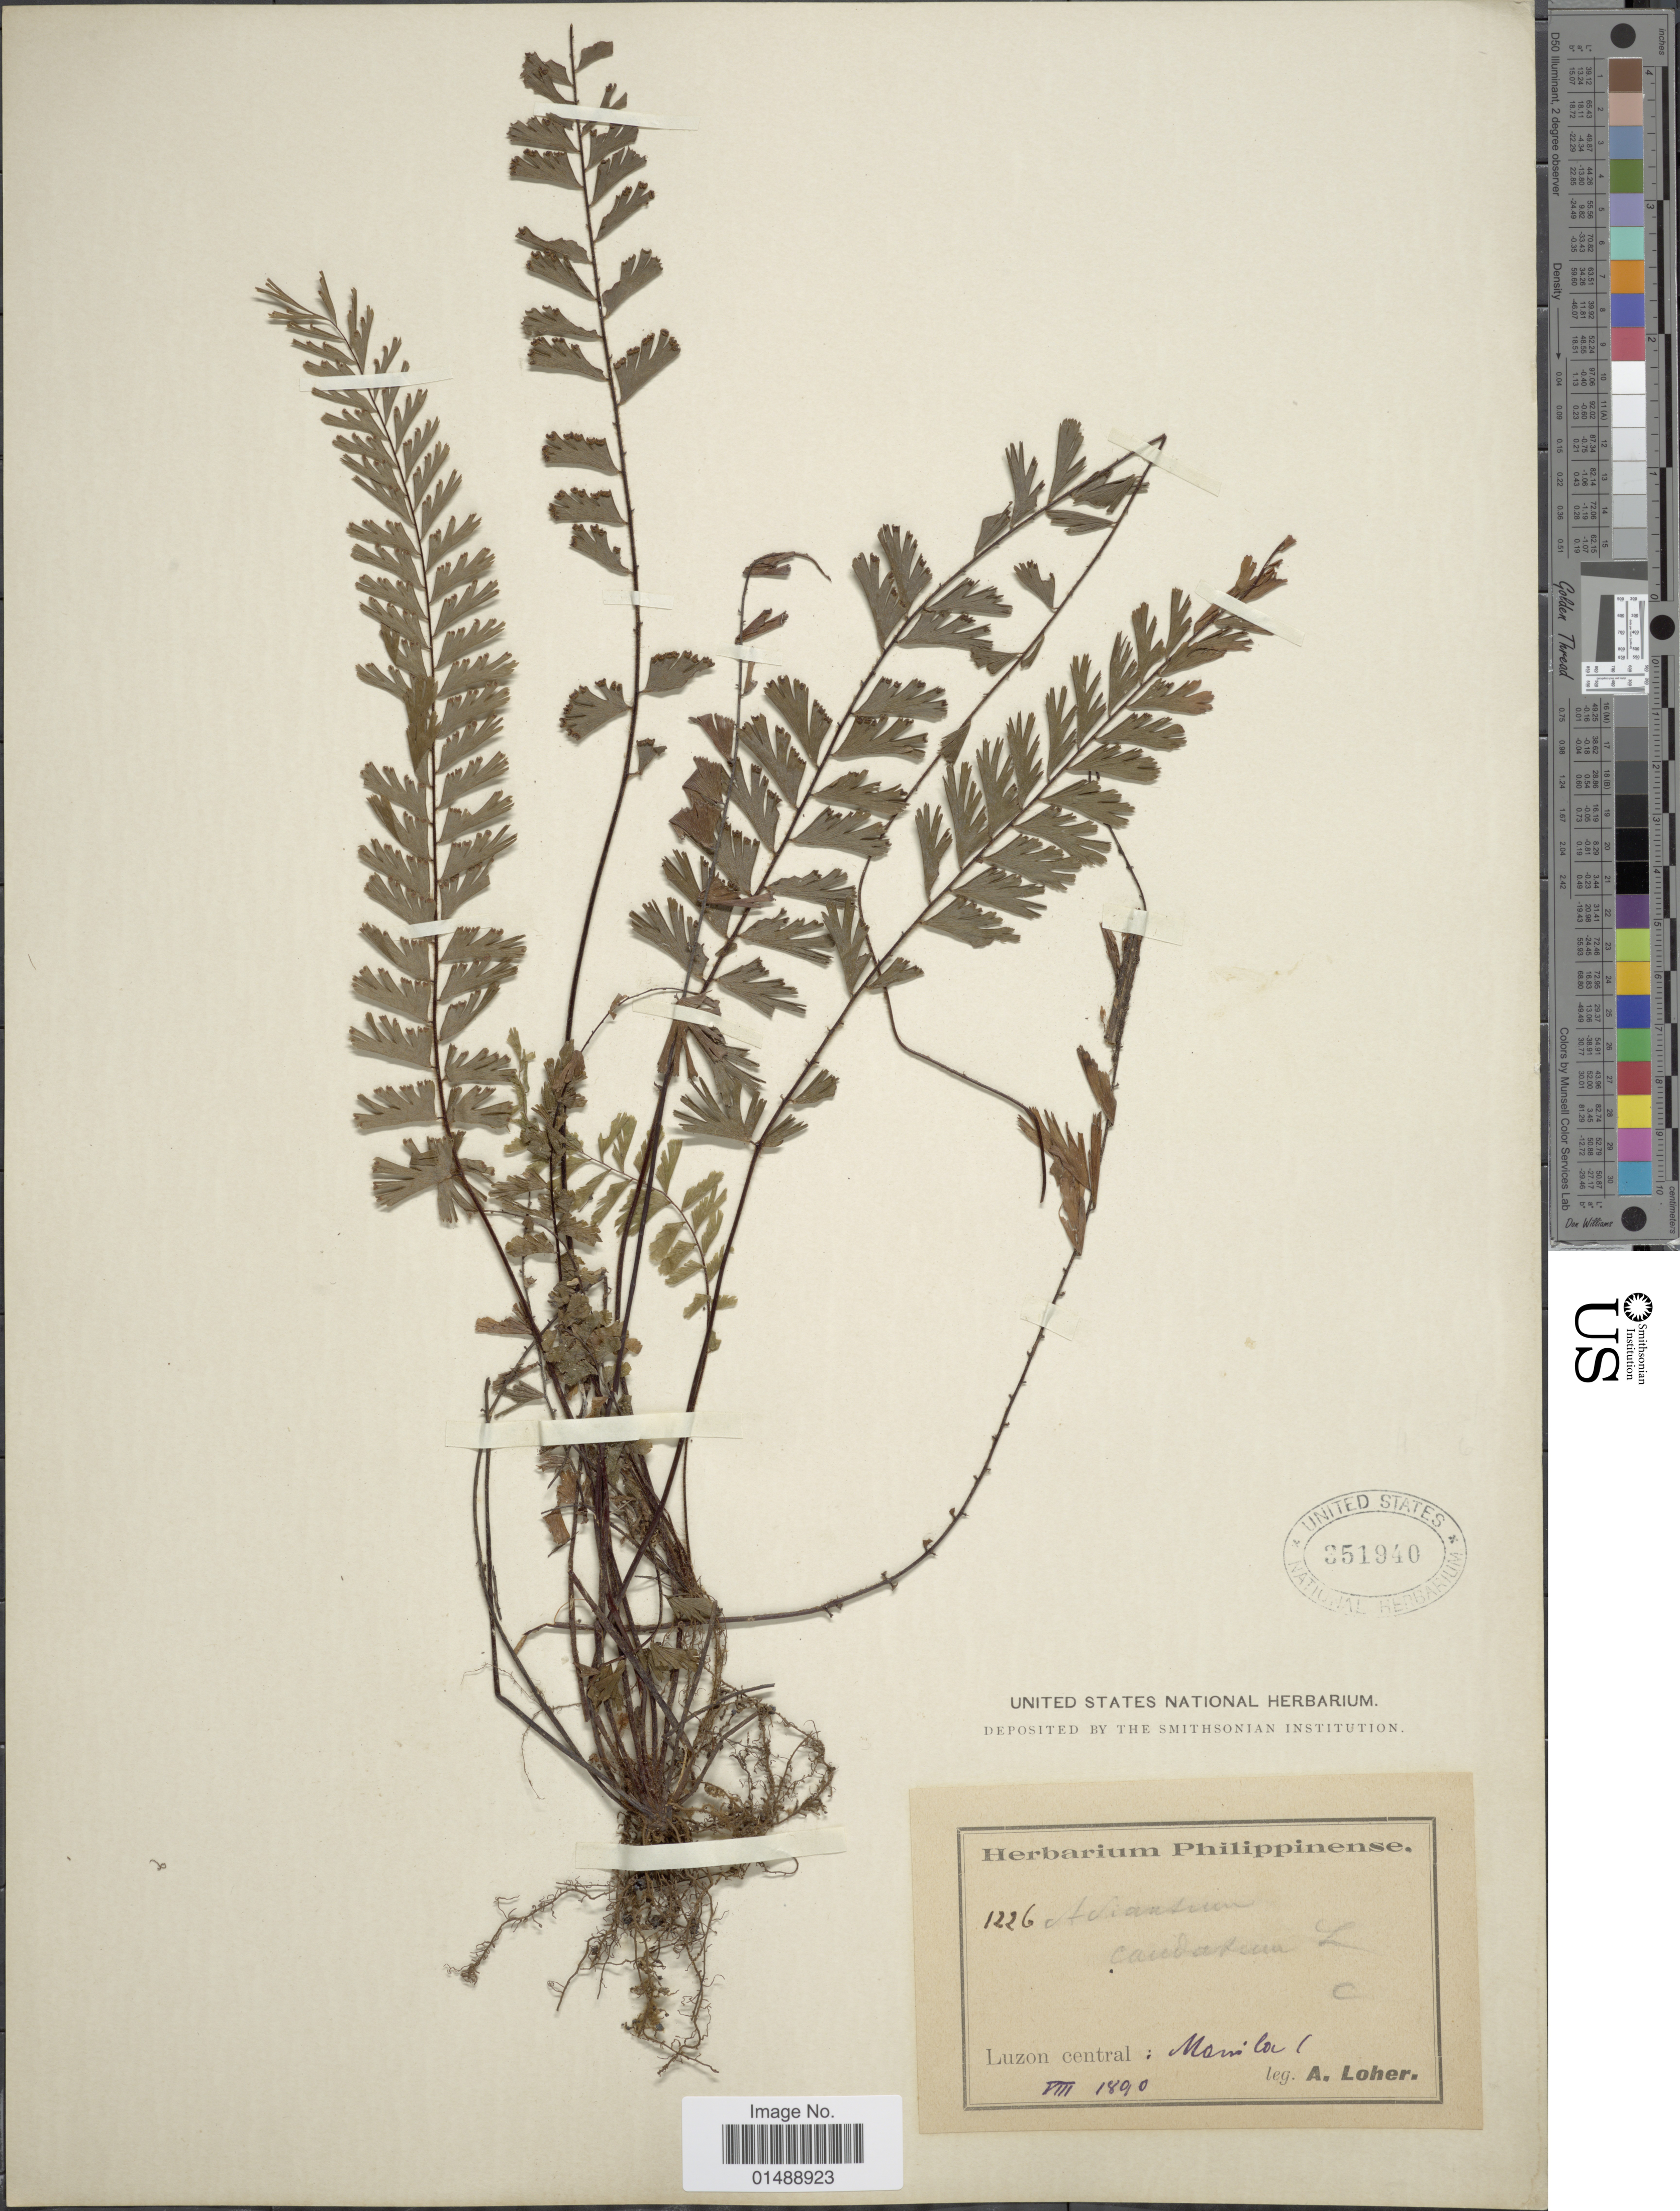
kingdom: Plantae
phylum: Tracheophyta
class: Polypodiopsida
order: Polypodiales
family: Pteridaceae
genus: Adiantum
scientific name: Adiantum caudatum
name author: L.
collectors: A. Loher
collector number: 1226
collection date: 1890-08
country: Philippines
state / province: Central Luzon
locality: Luzon central: Manila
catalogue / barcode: US 351940